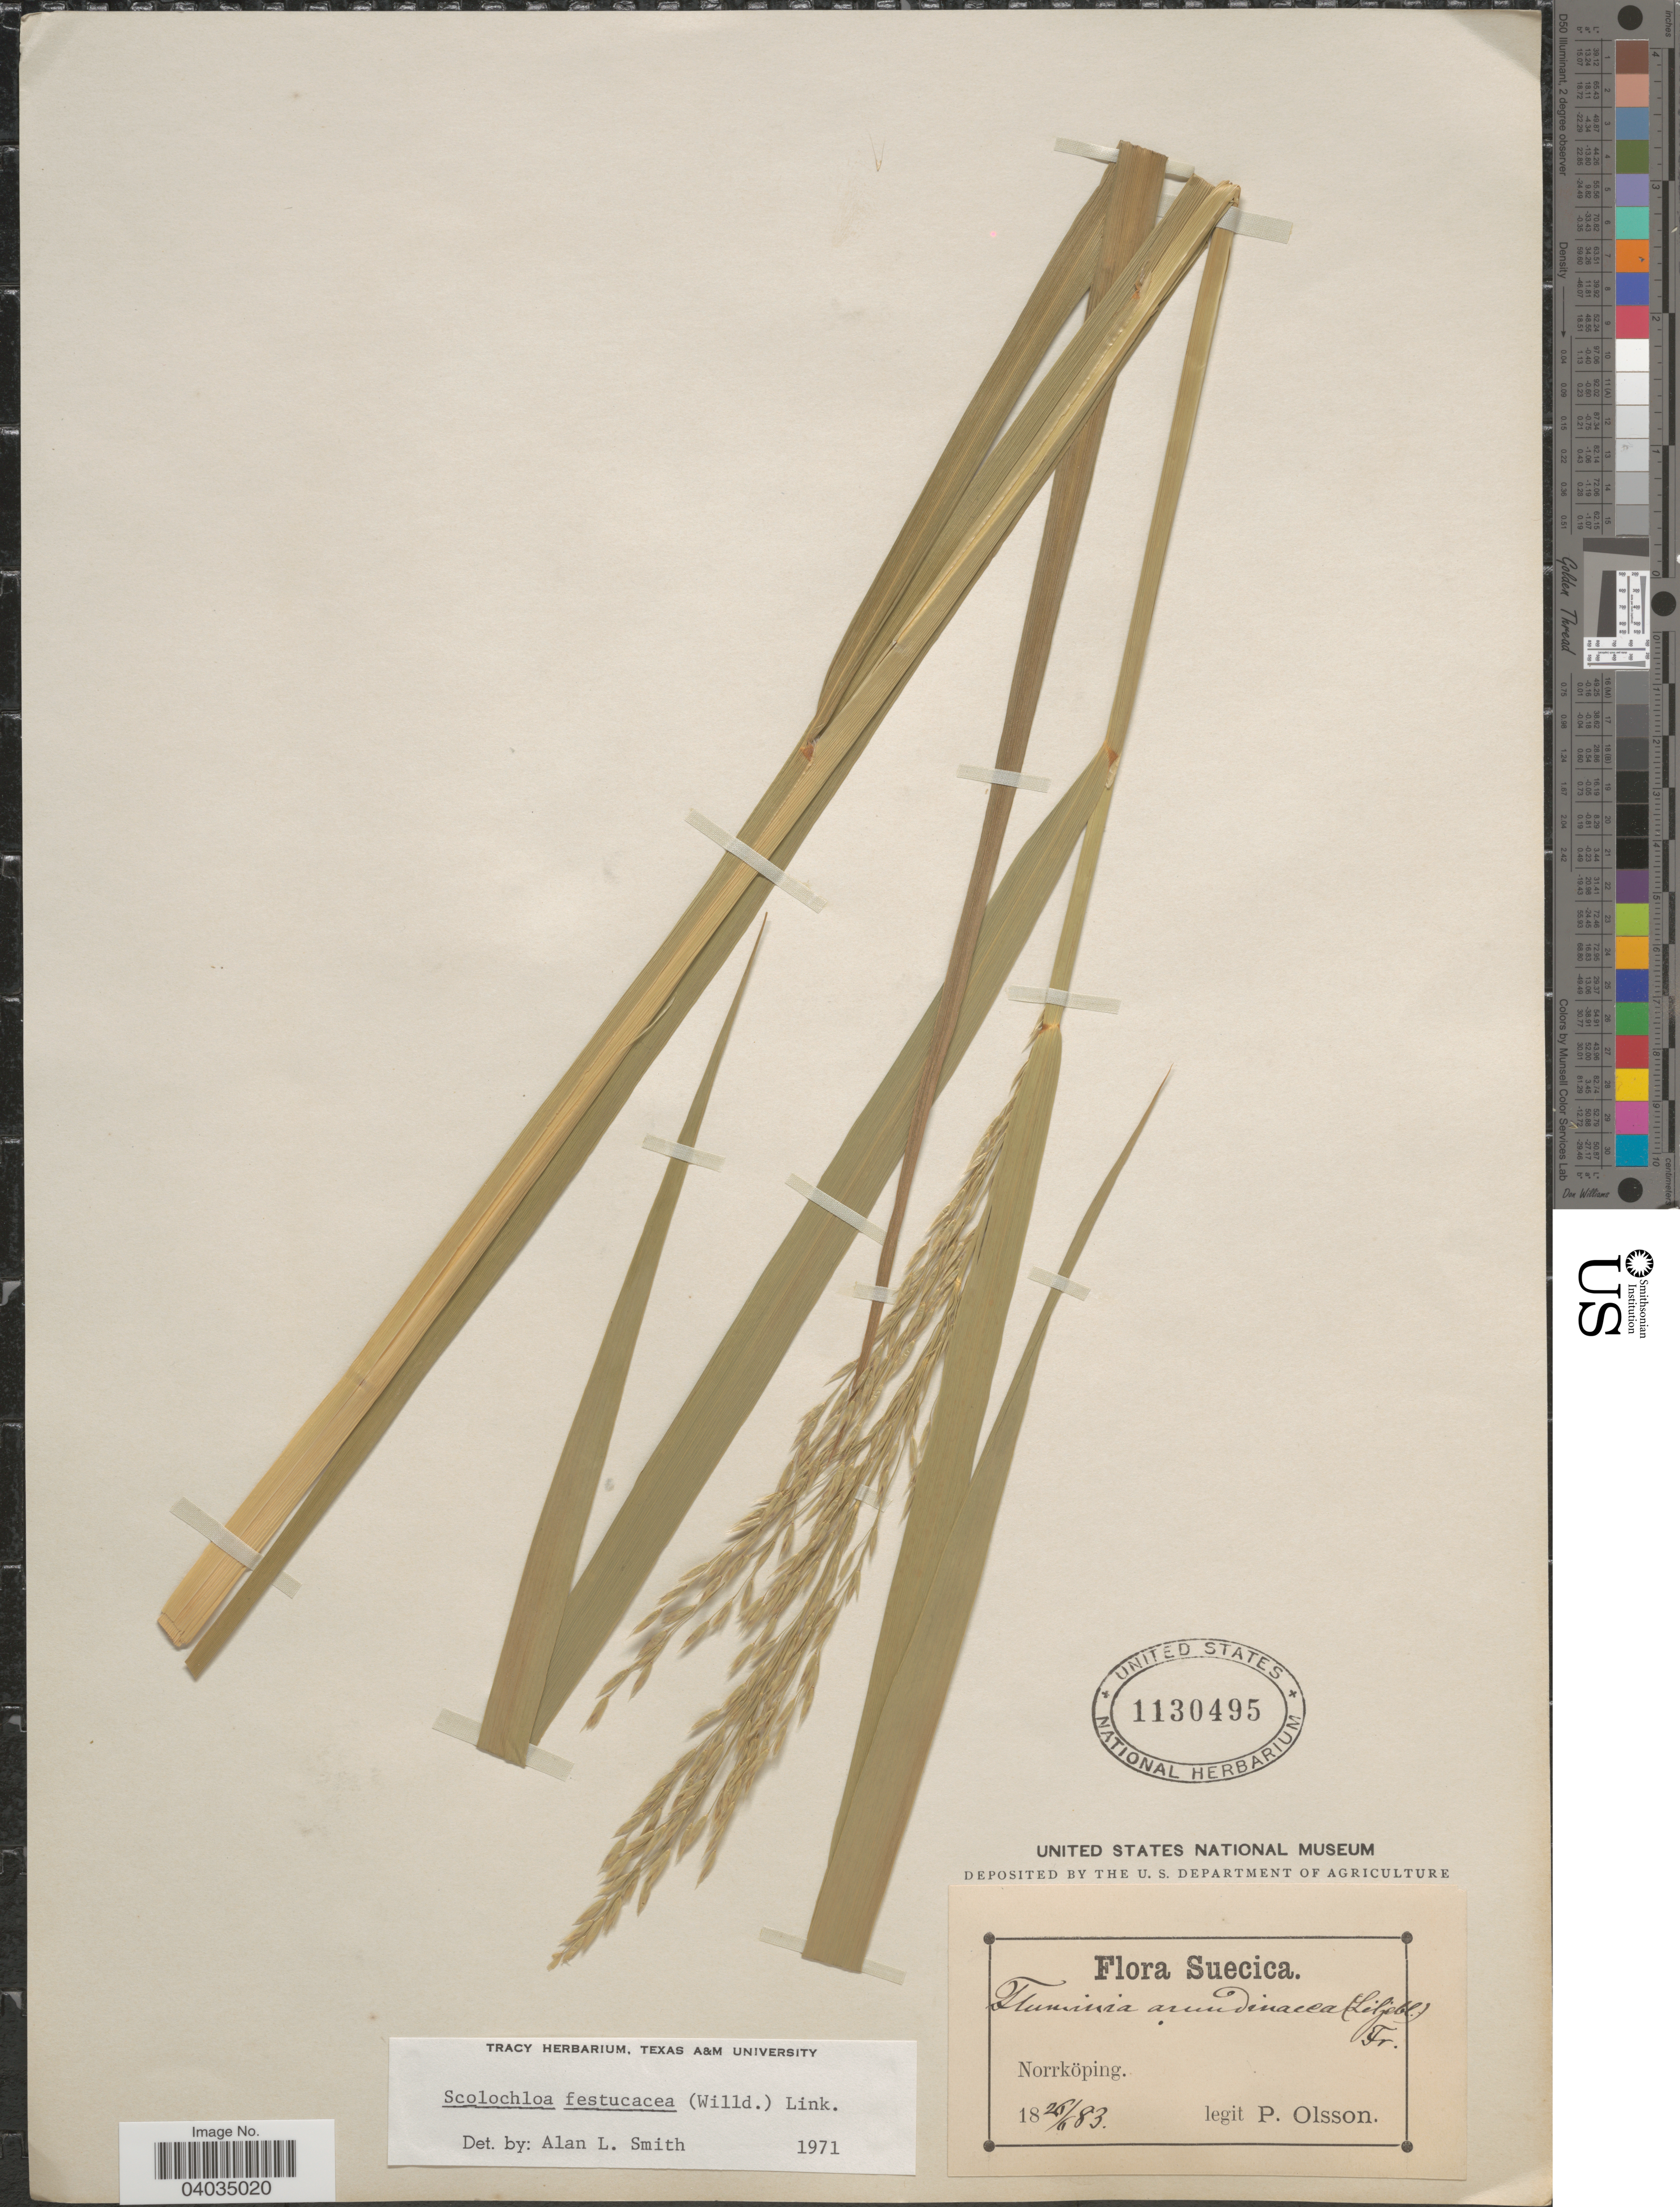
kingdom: Plantae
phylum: Tracheophyta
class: Liliopsida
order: Poales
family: Poaceae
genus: Scolochloa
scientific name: Scolochloa festucacea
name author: (Willd.) Link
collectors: P. Olsson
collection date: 1883-06-26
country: Sweden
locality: Suecica. Norrköping.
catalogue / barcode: US 1130495